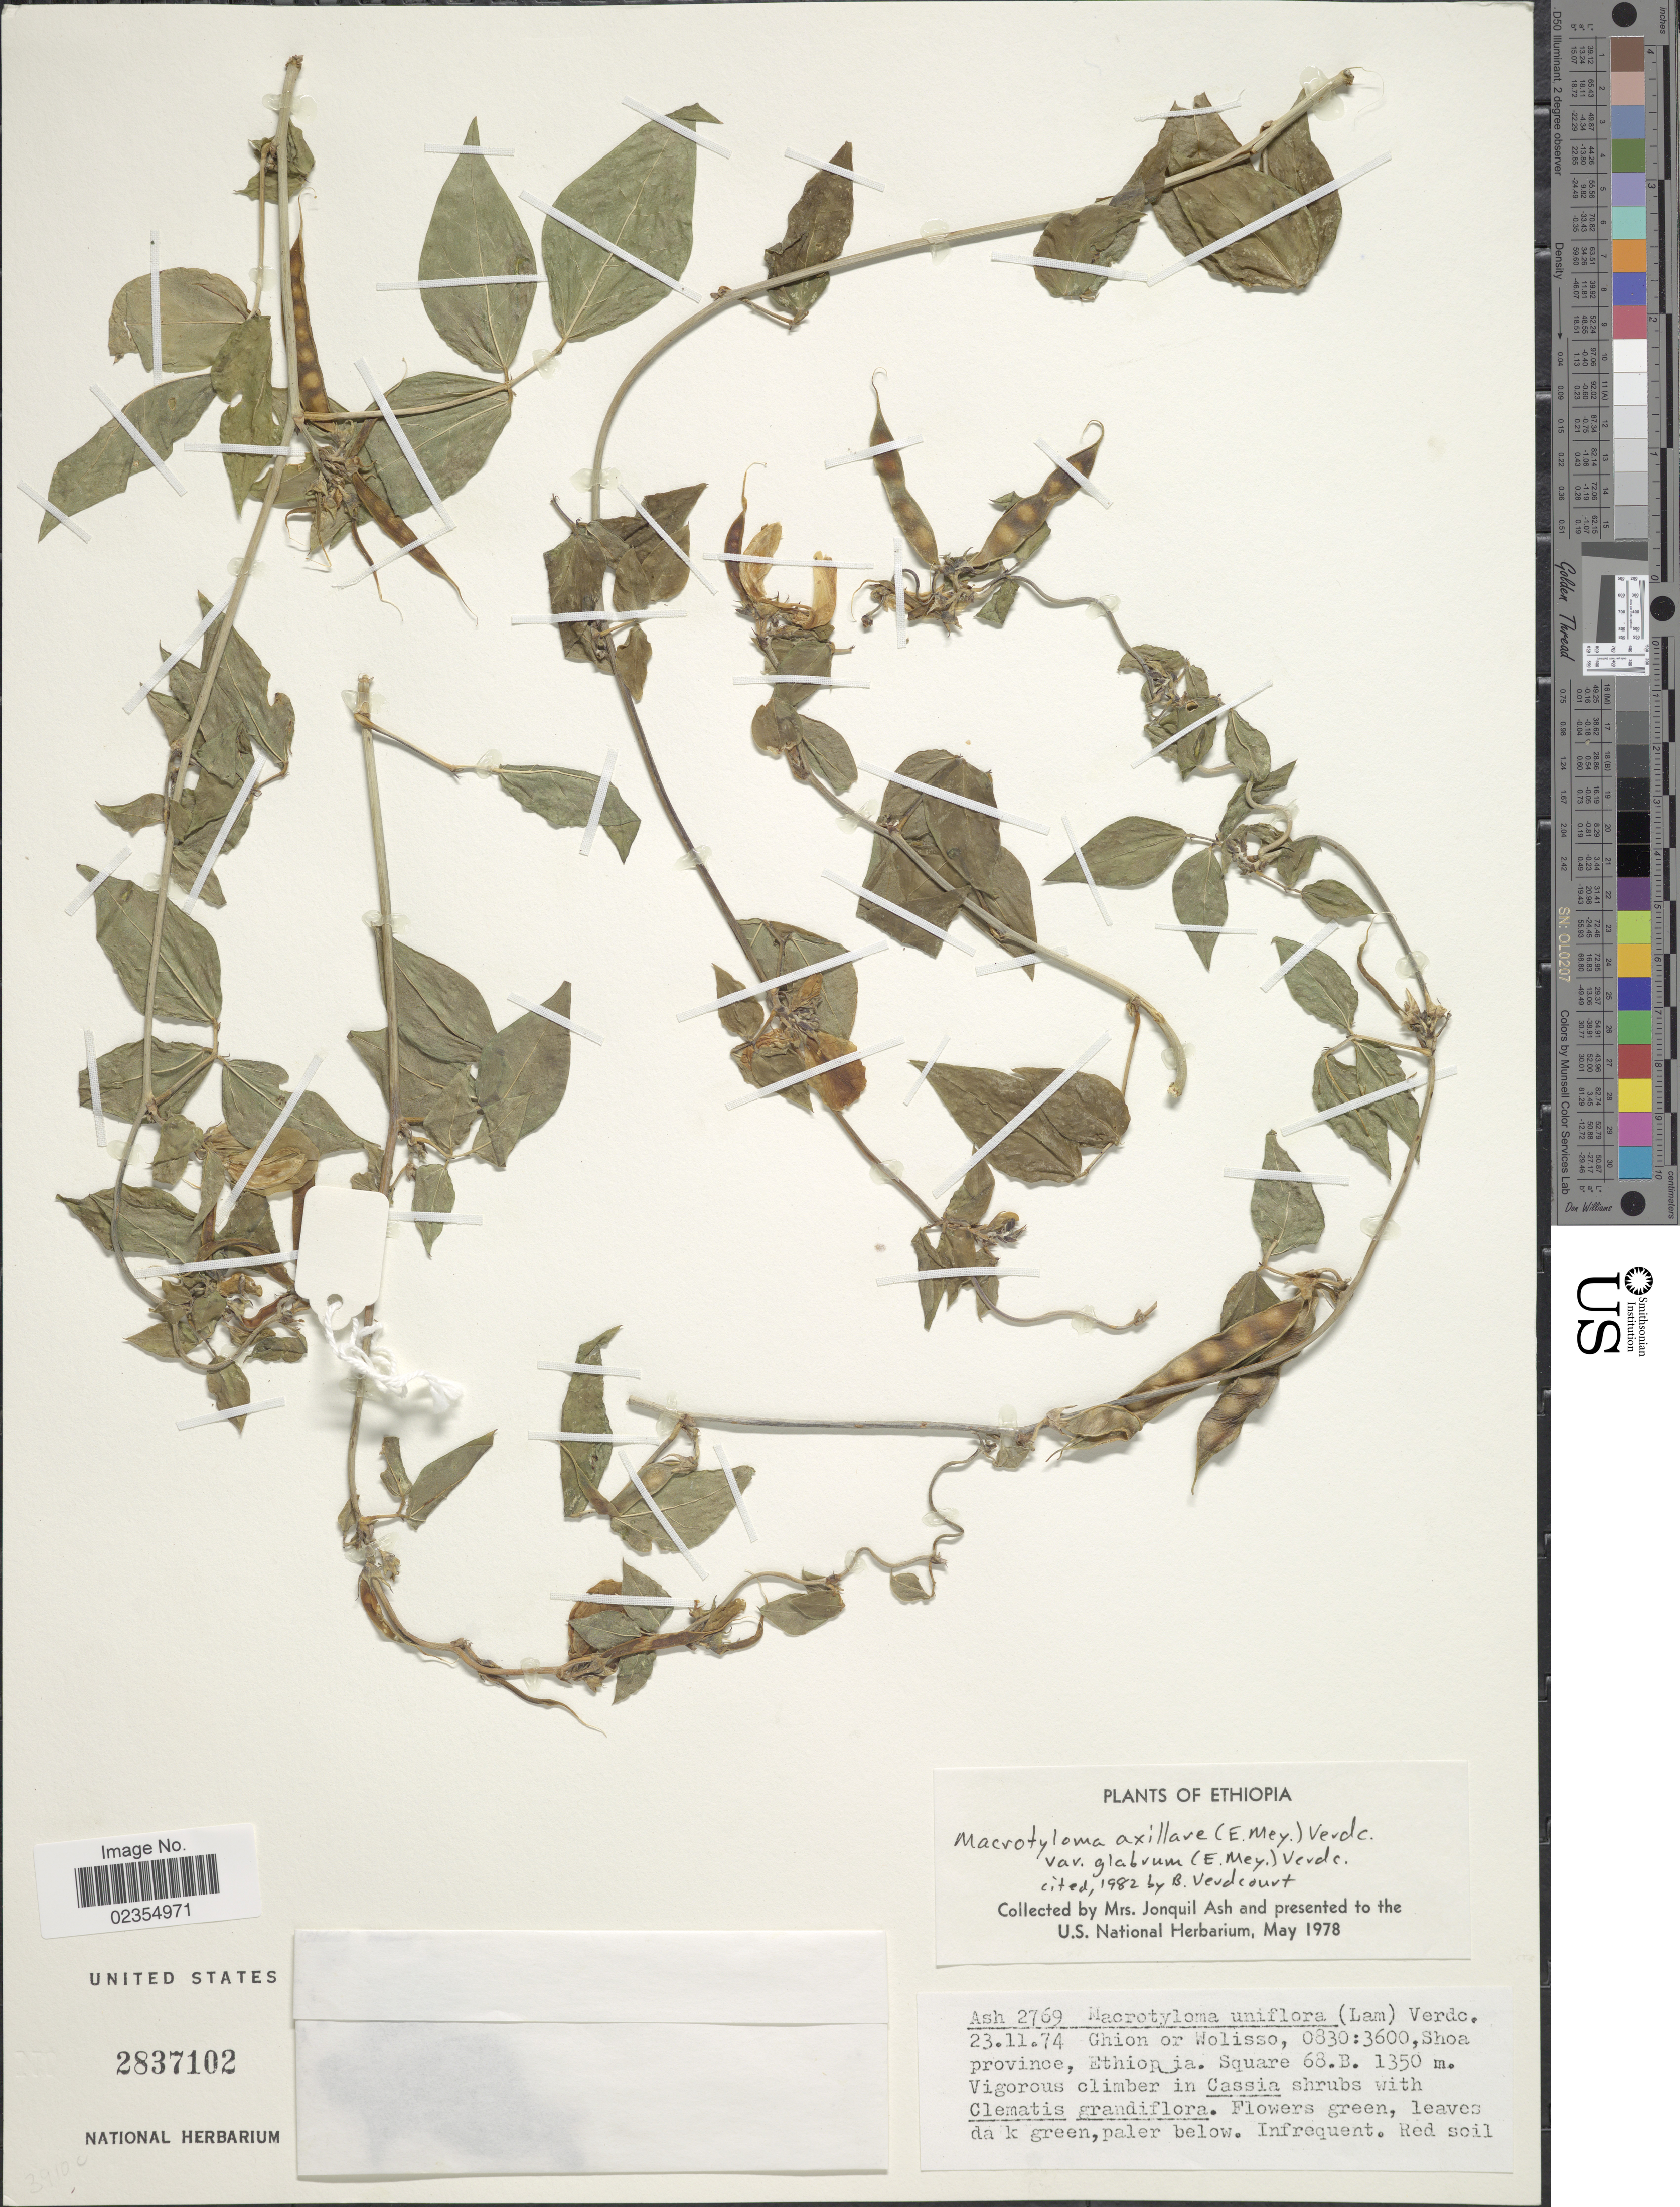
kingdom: Plantae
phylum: Tracheophyta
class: Magnoliopsida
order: Fabales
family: Fabaceae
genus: Macrotyloma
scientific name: Macrotyloma axillare var. glabrum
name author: (E. Mey.) Verdc.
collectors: J. Ash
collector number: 2769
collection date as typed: Transcribed d/m/y: 23/11/74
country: Ethiopia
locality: Shoa Province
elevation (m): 1350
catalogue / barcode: US 2837102